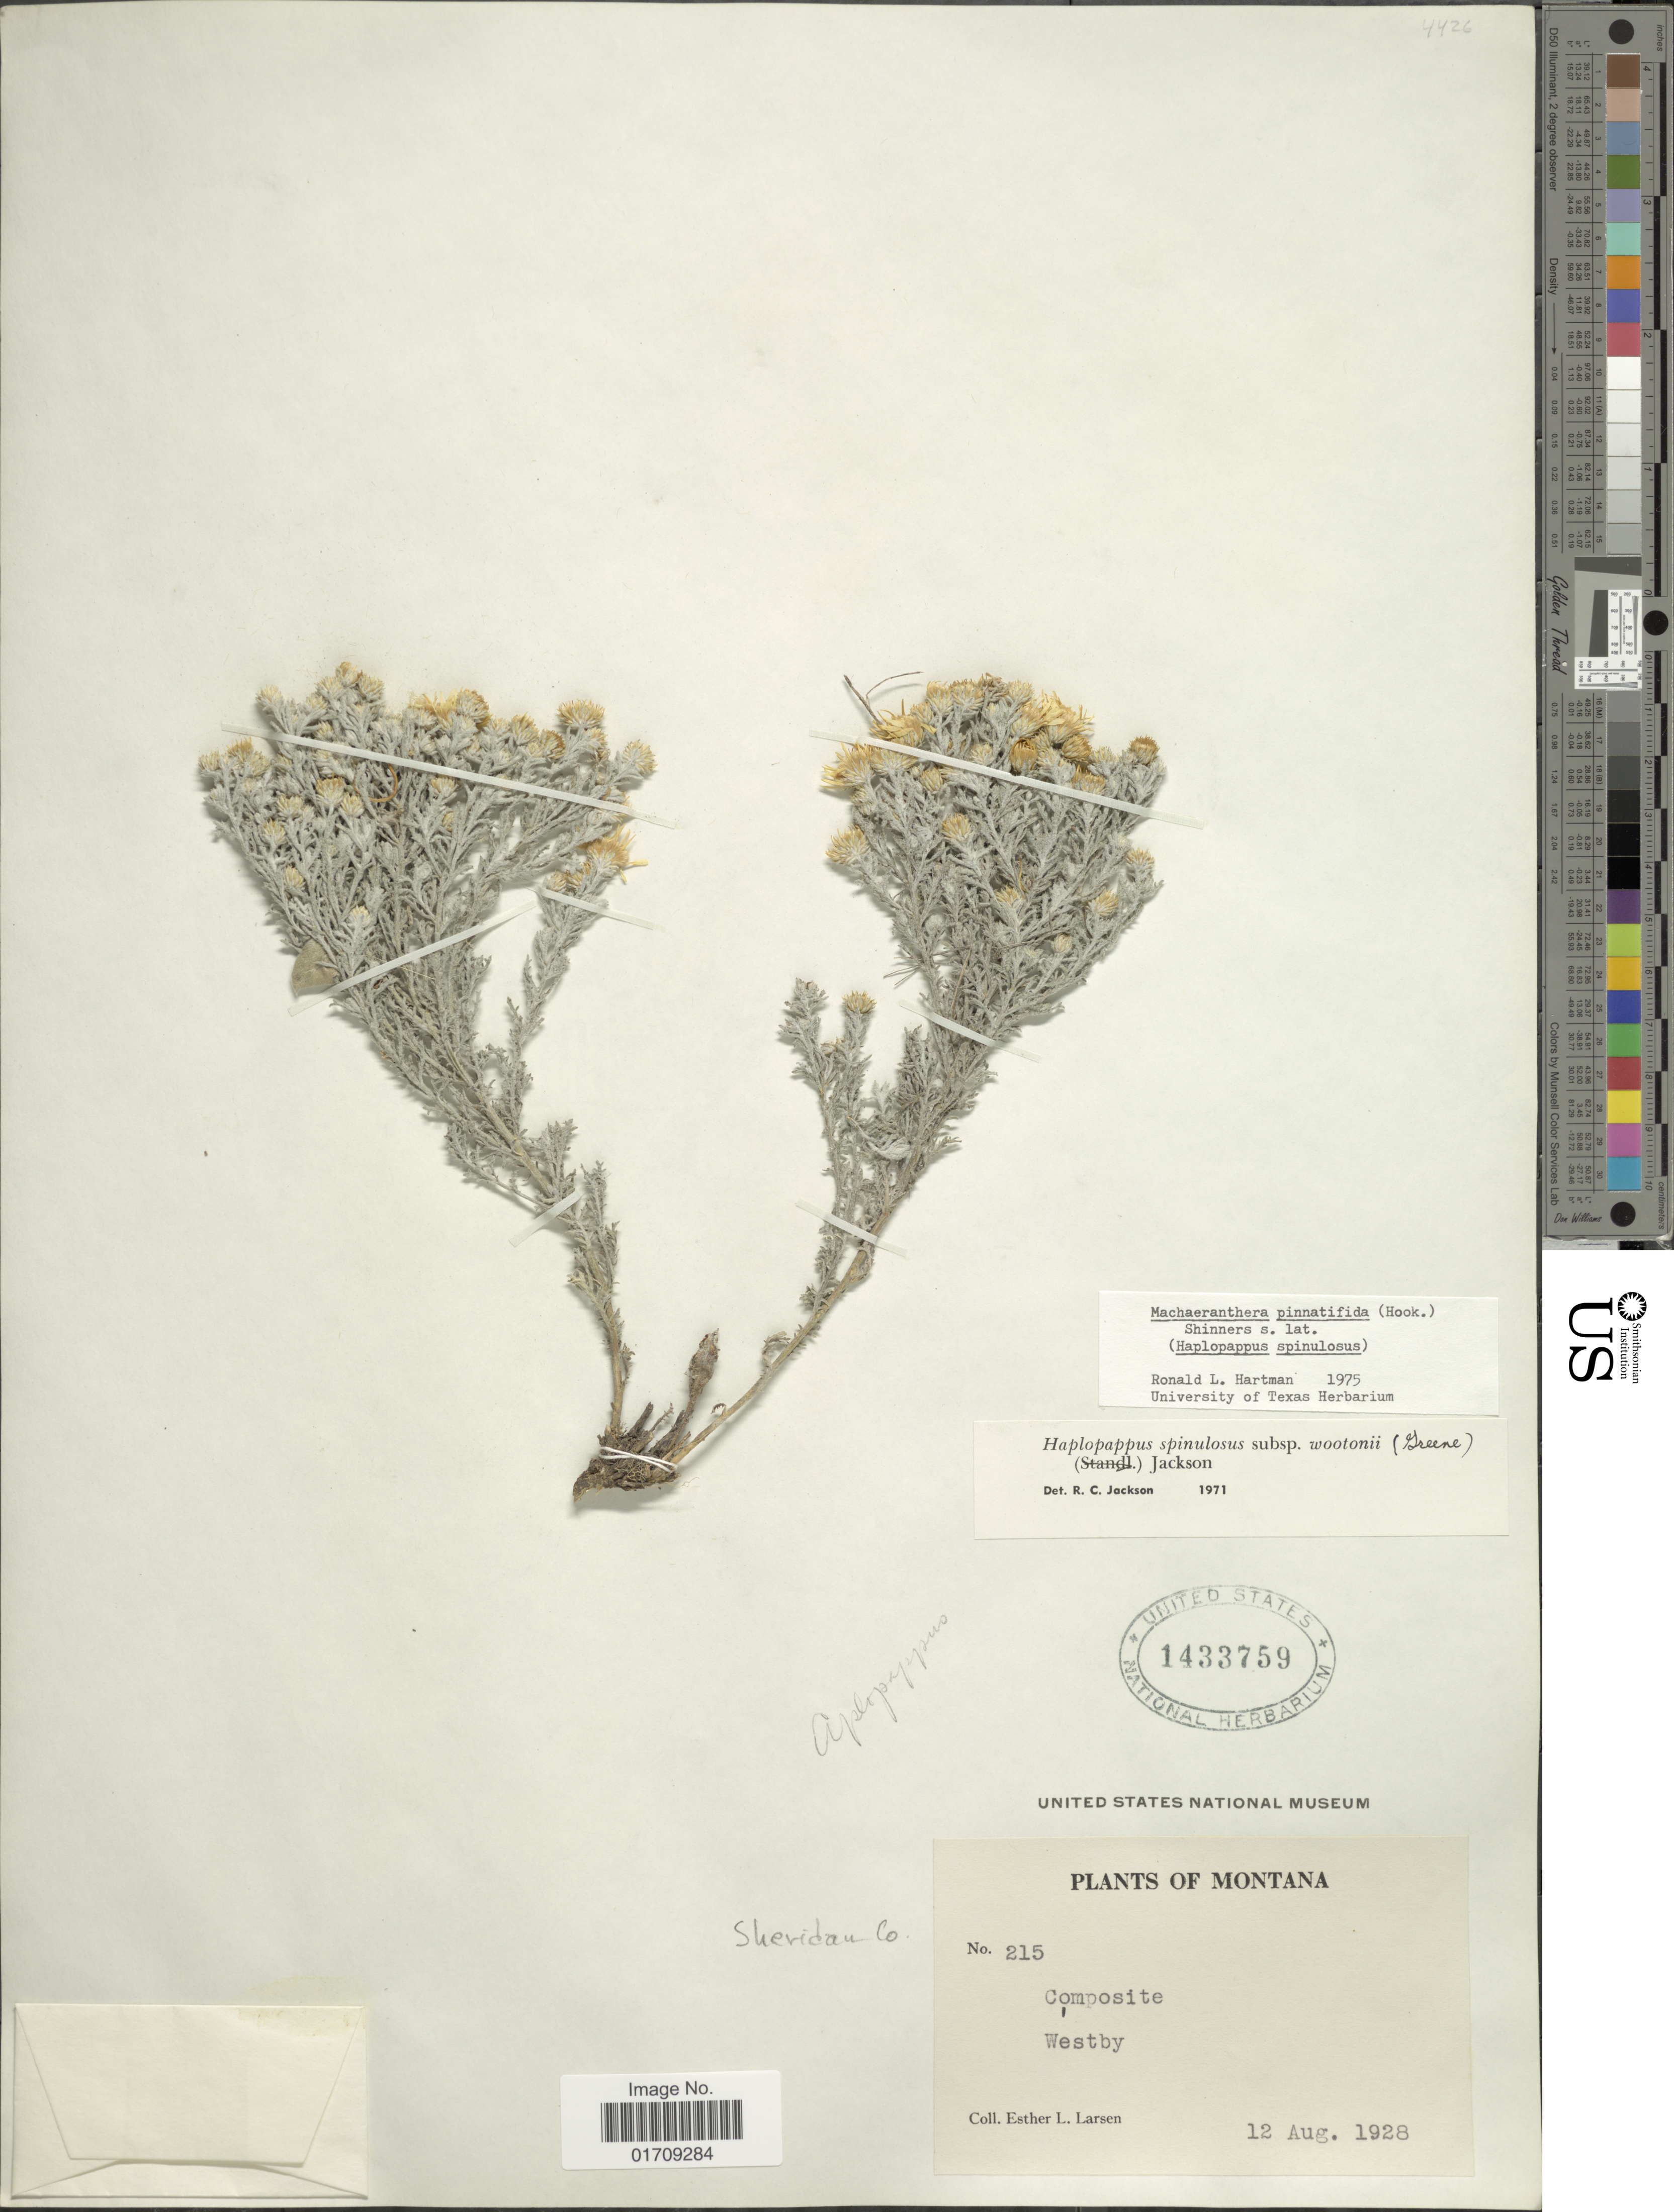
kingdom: Plantae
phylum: Tracheophyta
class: Magnoliopsida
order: Asterales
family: Asteraceae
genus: Machaeranthera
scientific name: Machaeranthera pinnatifida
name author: (Hook.) Shinners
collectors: E. L. Larsen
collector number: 215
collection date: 1928-08-12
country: United States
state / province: Montana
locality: Westby, Sheridan Co.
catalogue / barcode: US 1433759